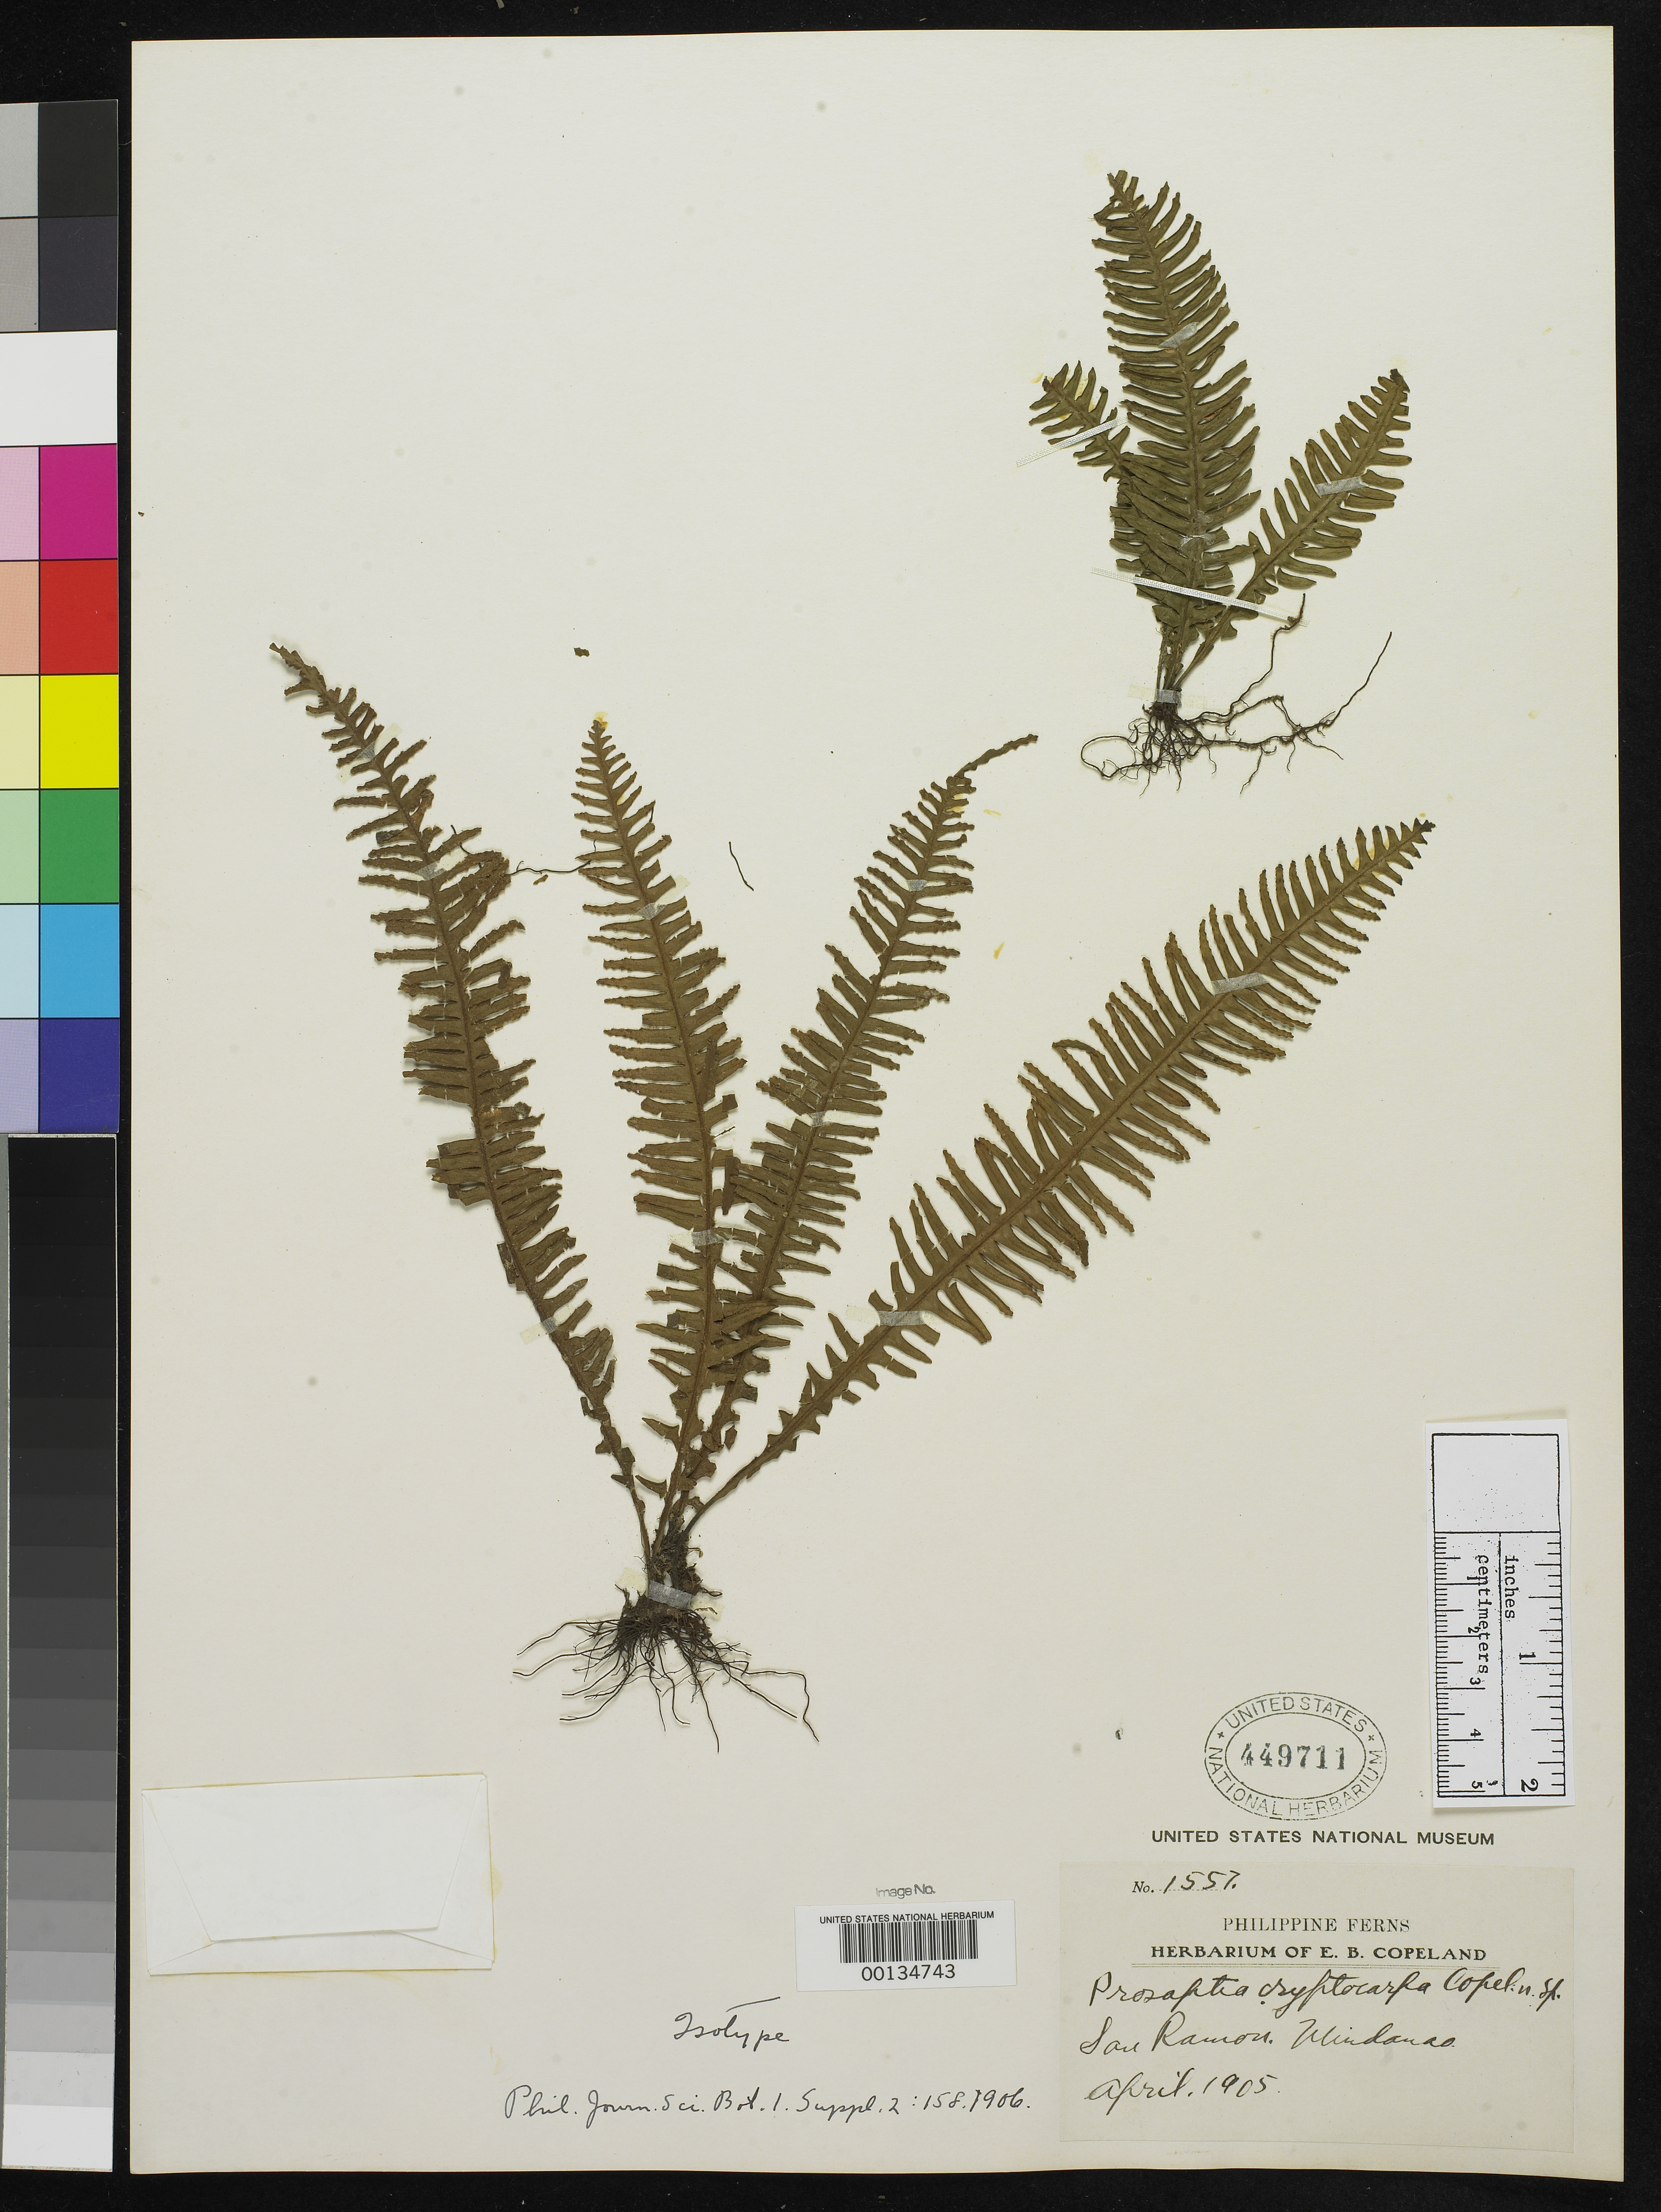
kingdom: Plantae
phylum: Tracheophyta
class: Polypodiopsida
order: Polypodiales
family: Polypodiaceae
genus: Prosaptia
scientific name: Prosaptia cryptocarpa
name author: Copel.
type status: Isotype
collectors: E. B. Copeland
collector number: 1557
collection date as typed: Apr 1905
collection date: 1905-04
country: Philippines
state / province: Zamboanga Peninsula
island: Mindanao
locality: San Ramon.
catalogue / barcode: US 449711